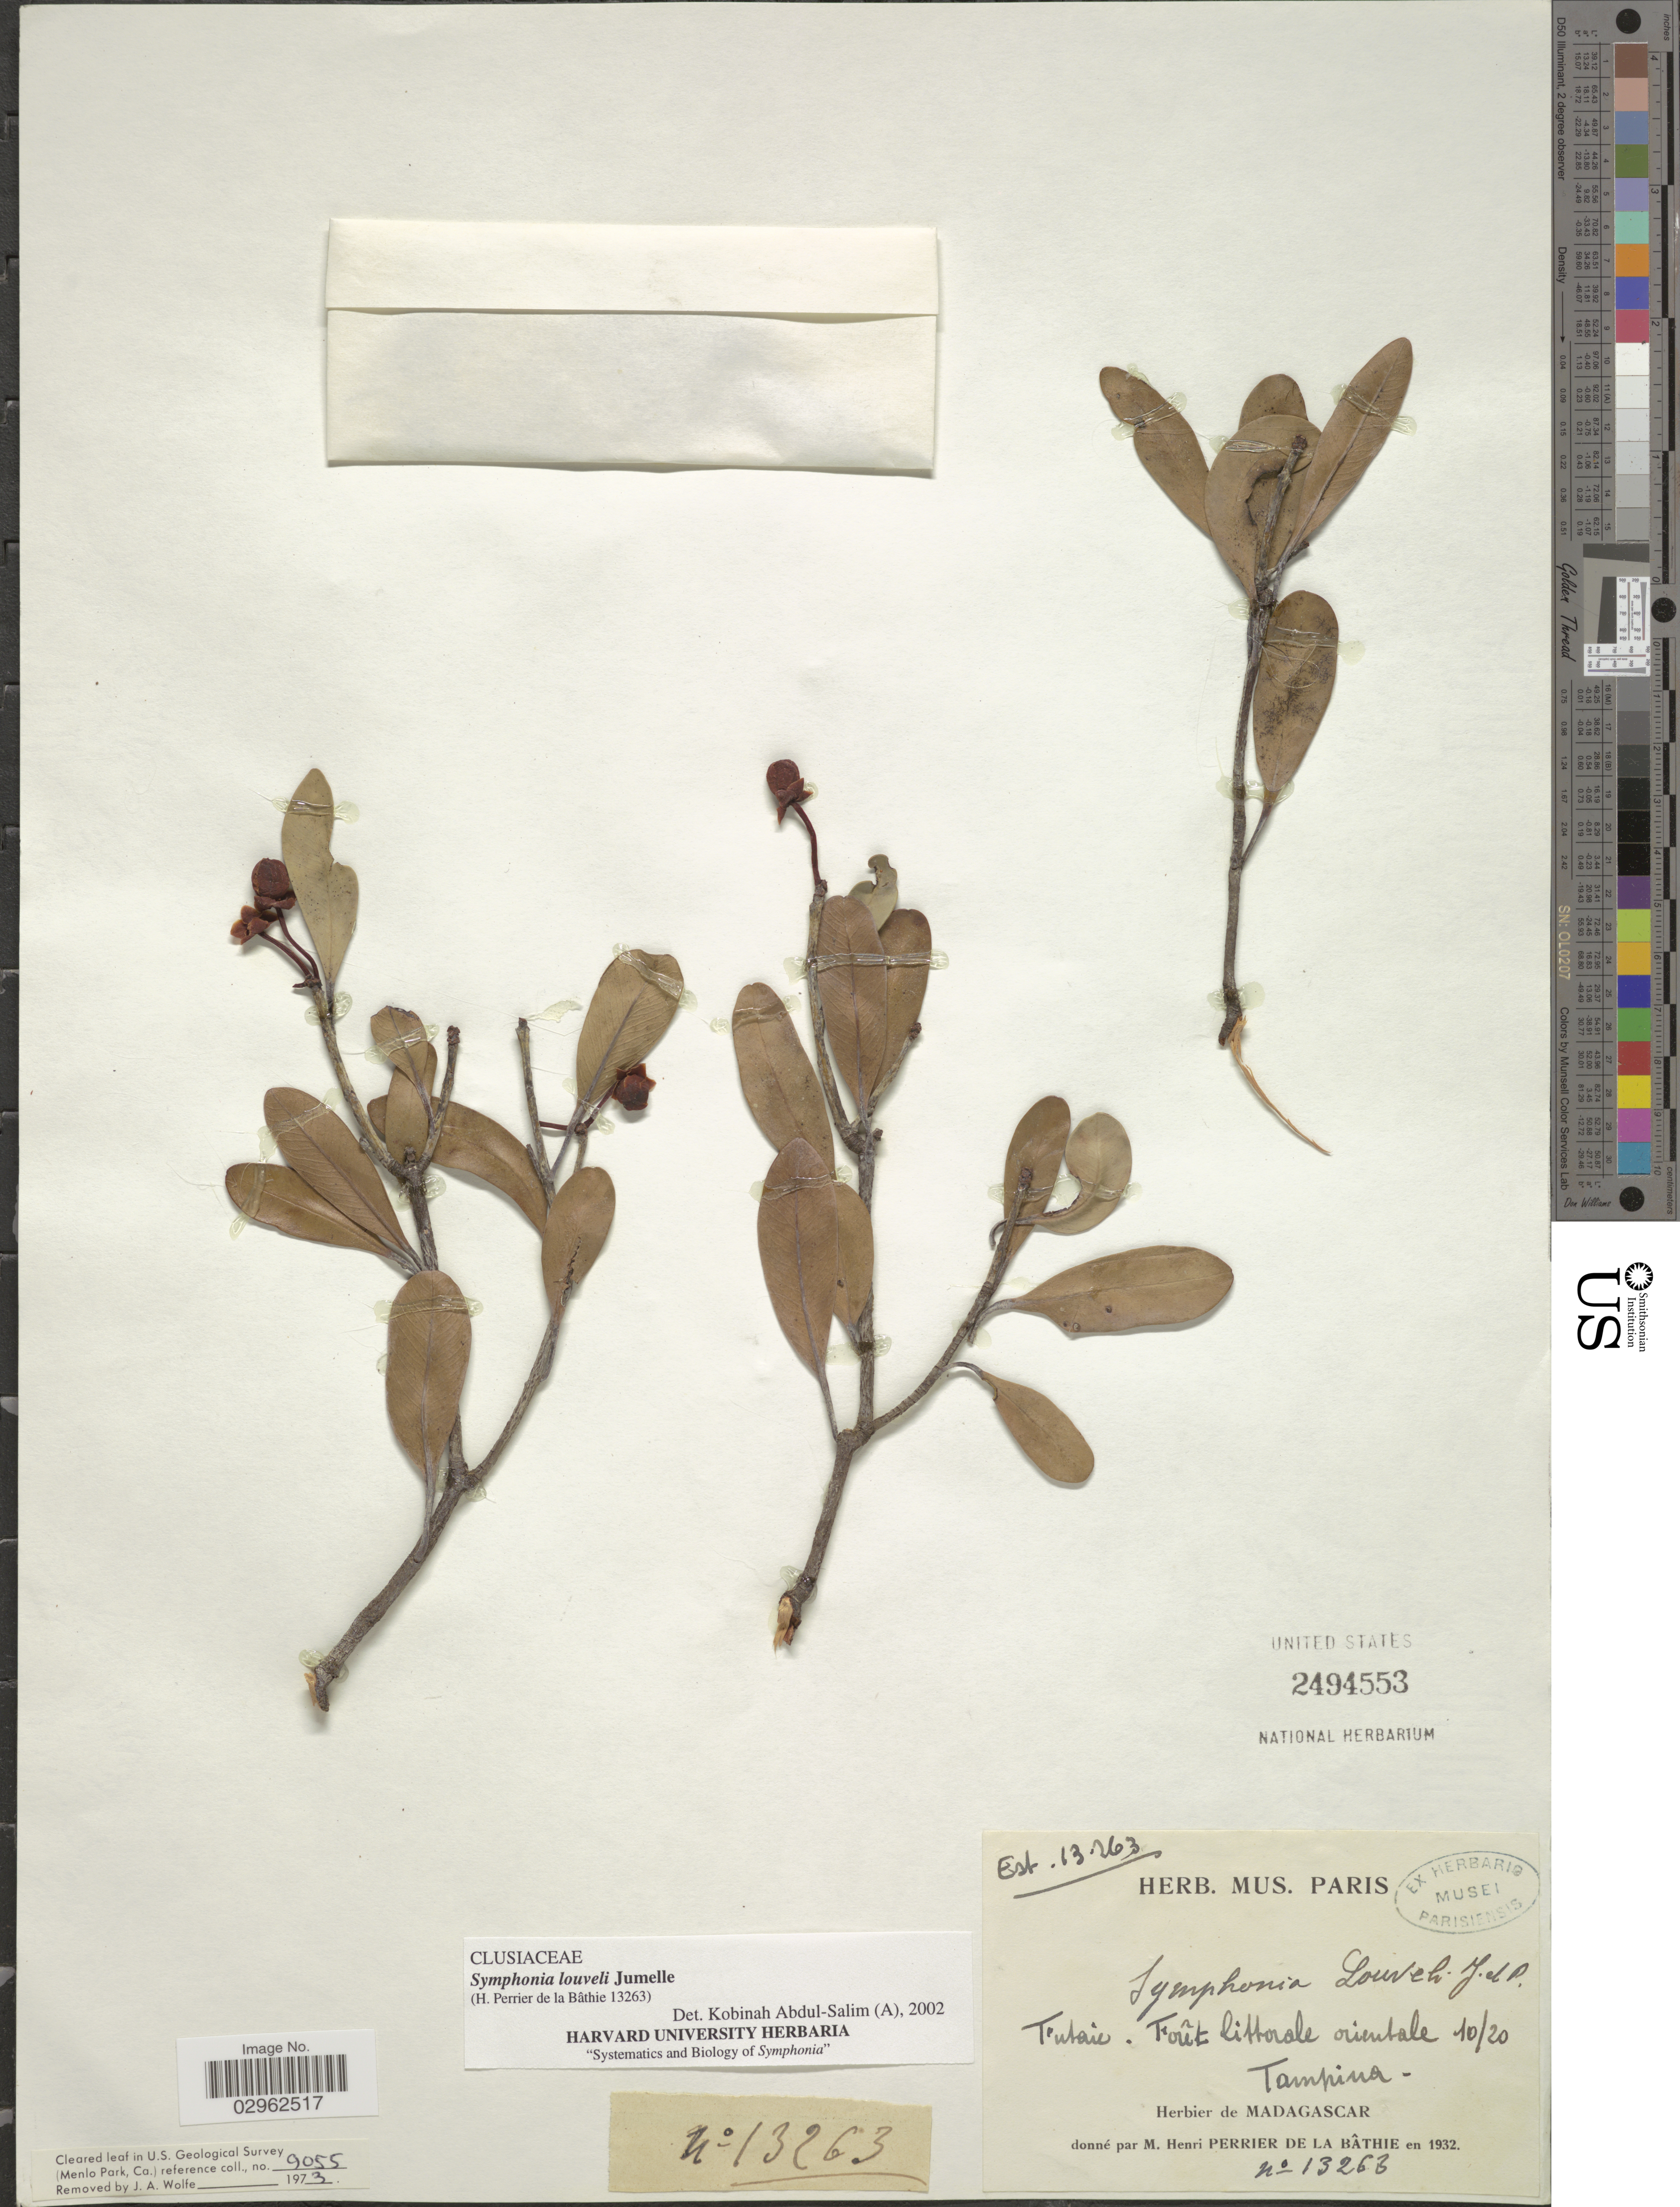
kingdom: Plantae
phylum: Tracheophyta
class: Magnoliopsida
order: Malpighiales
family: Clusiaceae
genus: Symphonia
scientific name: Symphonia louvelii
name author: Jum. & H. Perrier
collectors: H. Perrier de la Bâthie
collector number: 13263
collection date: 1932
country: Madagascar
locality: Tütaïe. Forêt littorale orientale 10/20 Tampina.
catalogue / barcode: US 2494553